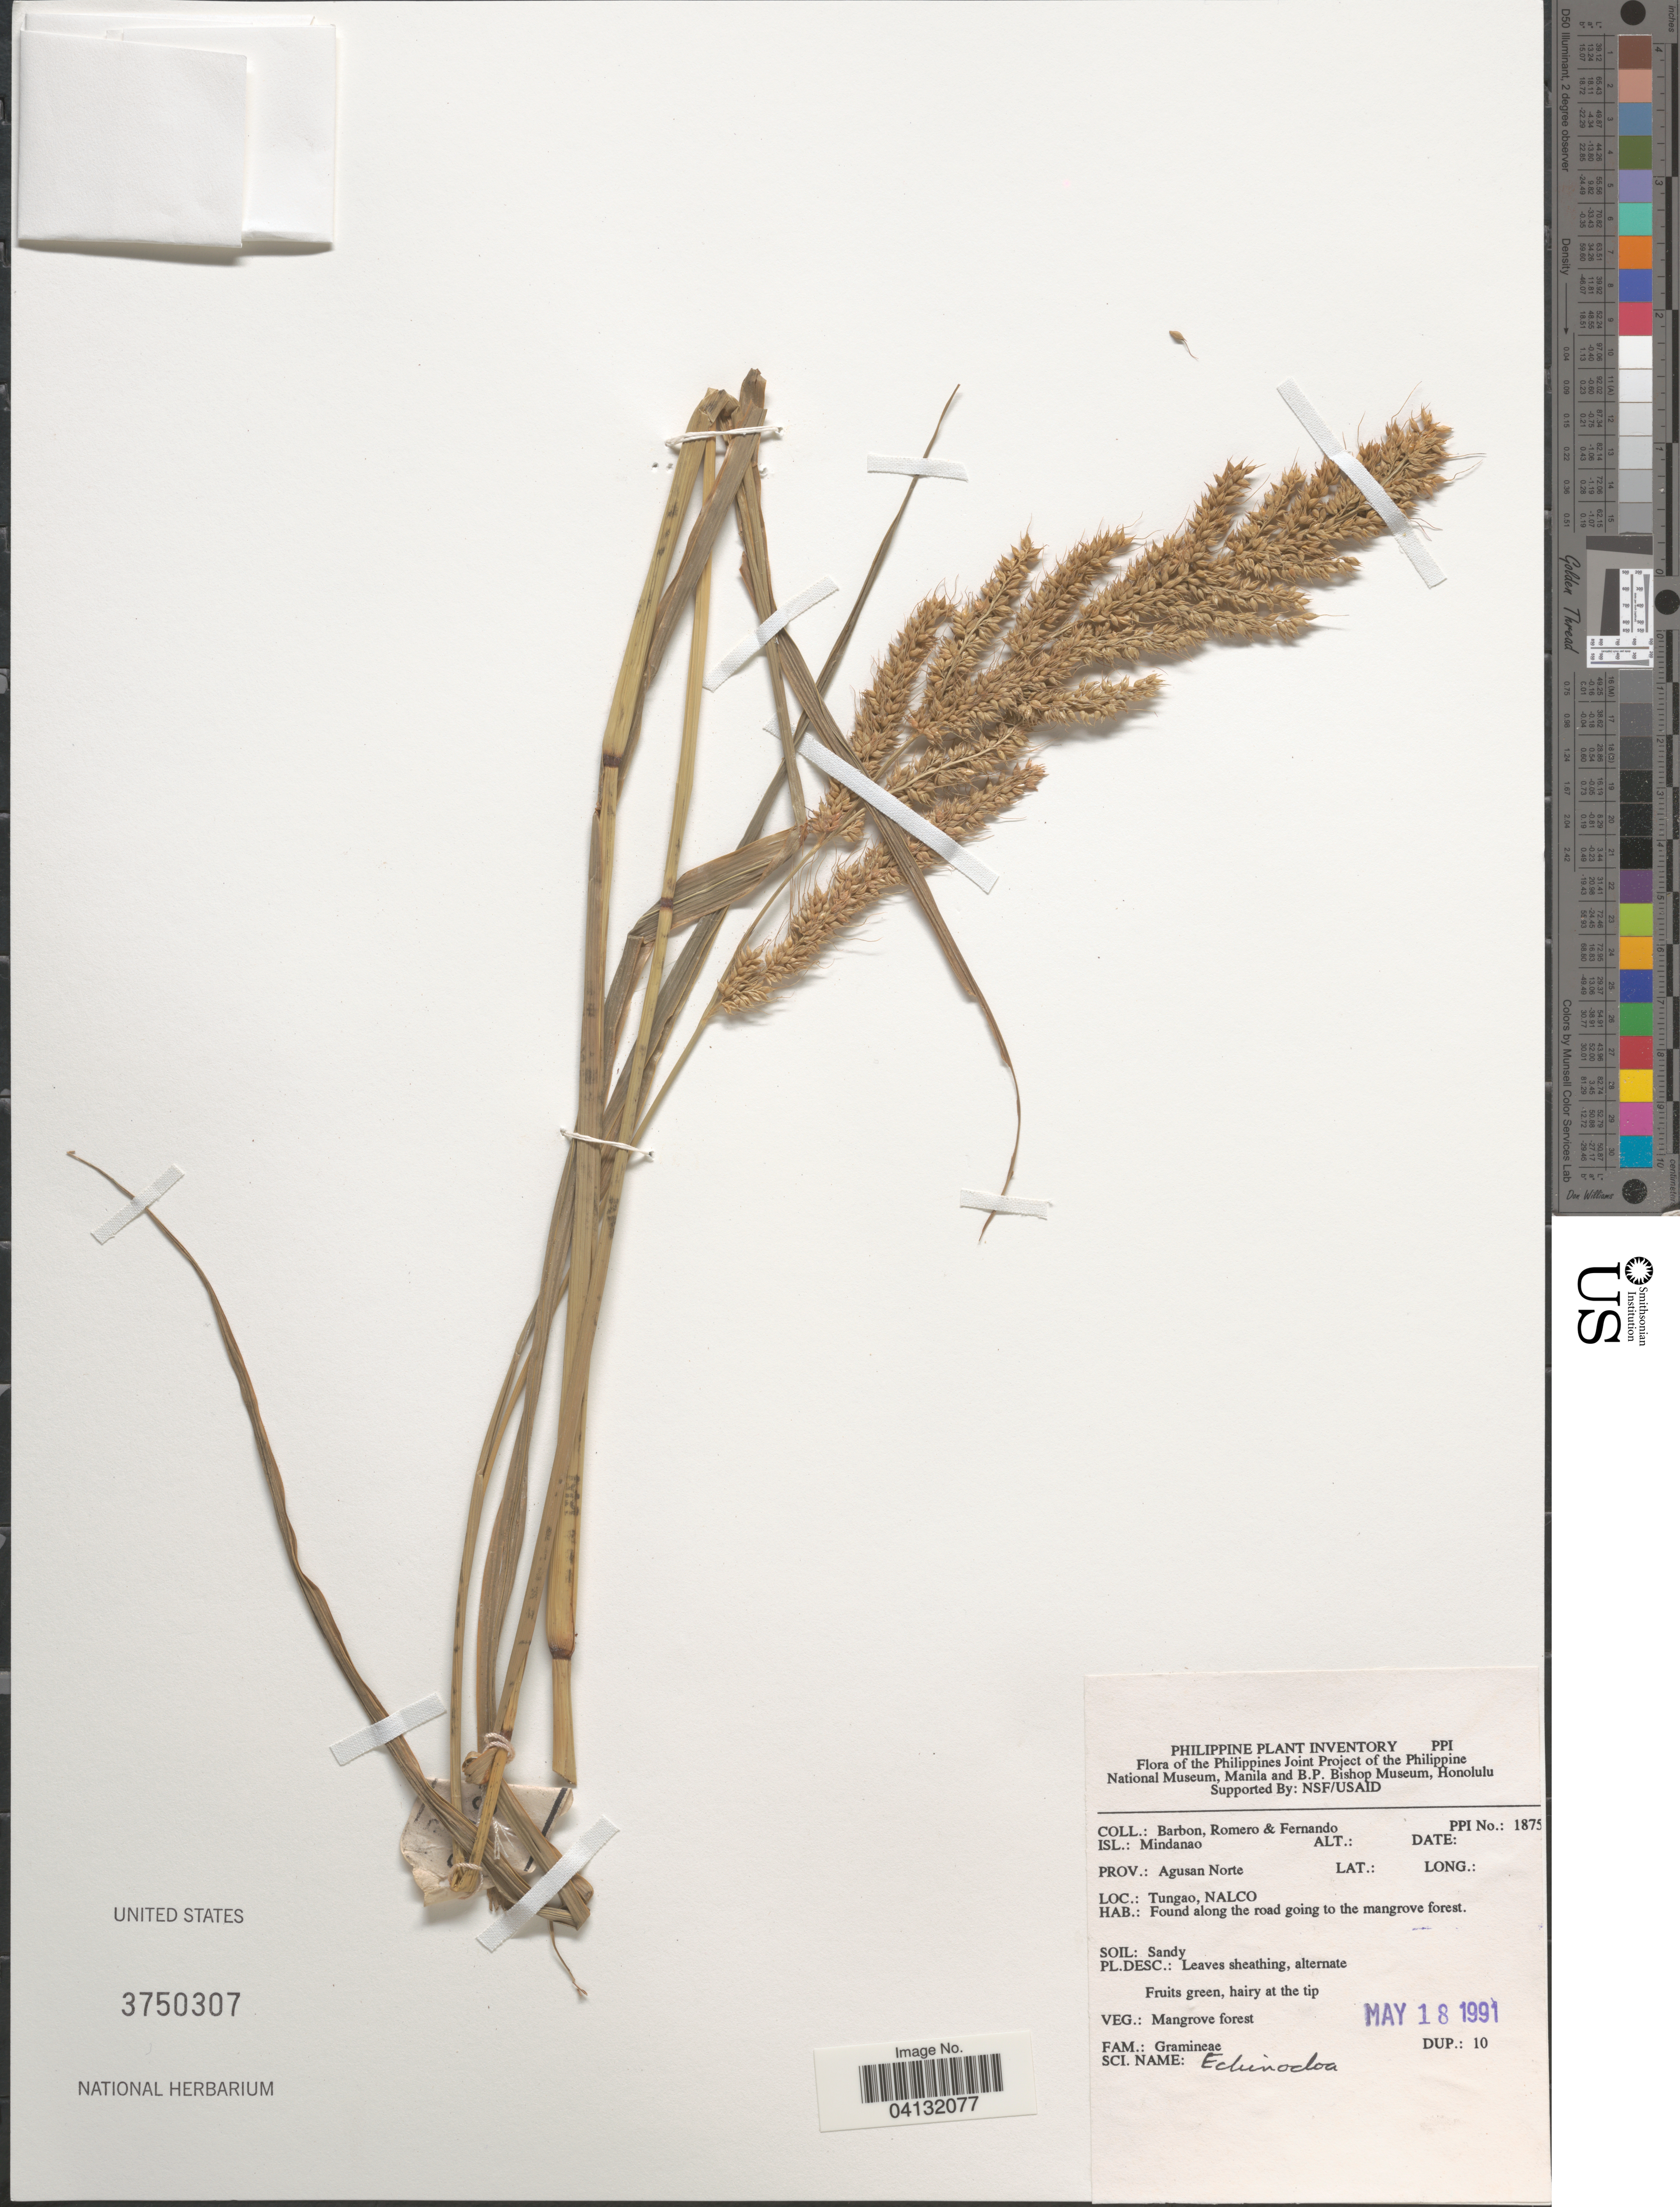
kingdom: Plantae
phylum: Tracheophyta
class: Liliopsida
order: Poales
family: Poaceae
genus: Echinochloa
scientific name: Echinochloa sp.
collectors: Barbon, -. Romero & -- Fernando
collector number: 1875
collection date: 1991-05-18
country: Philippines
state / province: Caraga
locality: Isl.: Mindanao. Prov.: Agusan Norte. Tungao, NALCO.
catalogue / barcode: US 3750307